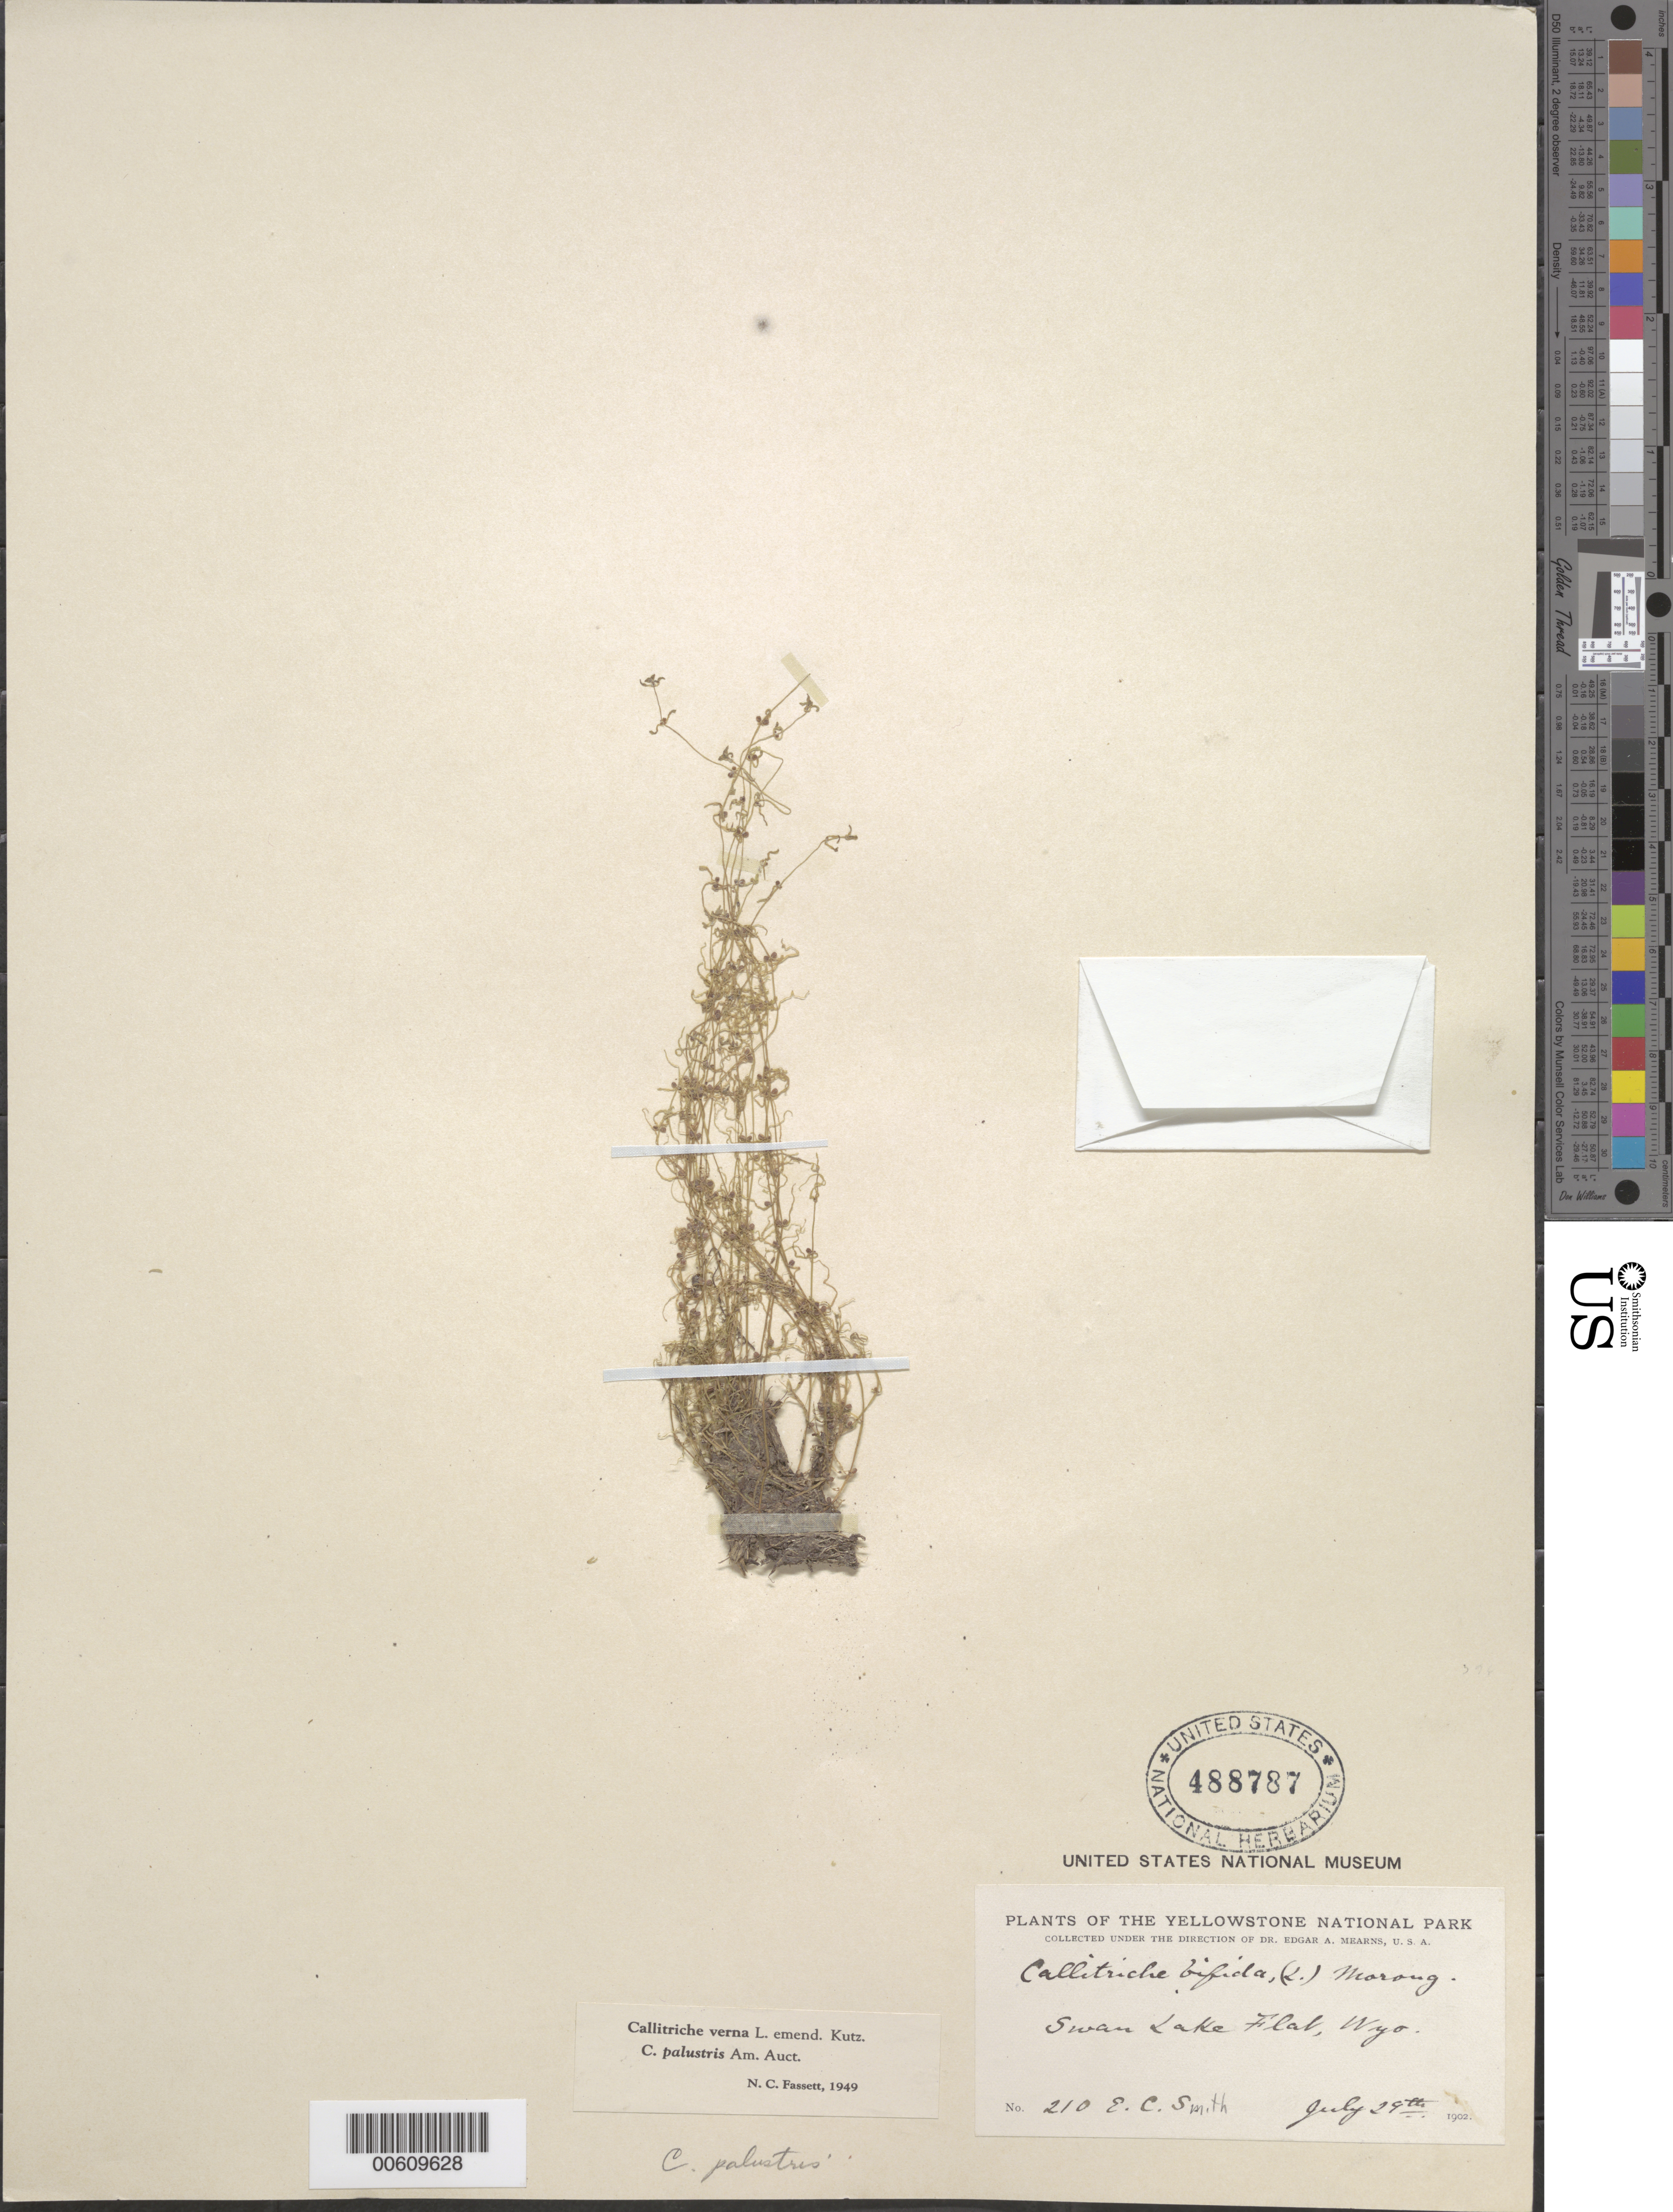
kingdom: Plantae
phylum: Tracheophyta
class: Magnoliopsida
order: Lamiales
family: Plantaginaceae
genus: Callitriche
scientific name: Callitriche verna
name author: L.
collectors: E. C. Smith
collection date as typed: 29 Jul 1902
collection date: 1902-07-29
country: United States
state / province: Wyoming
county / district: Park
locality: Swan Lake Flat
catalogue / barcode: US 488787